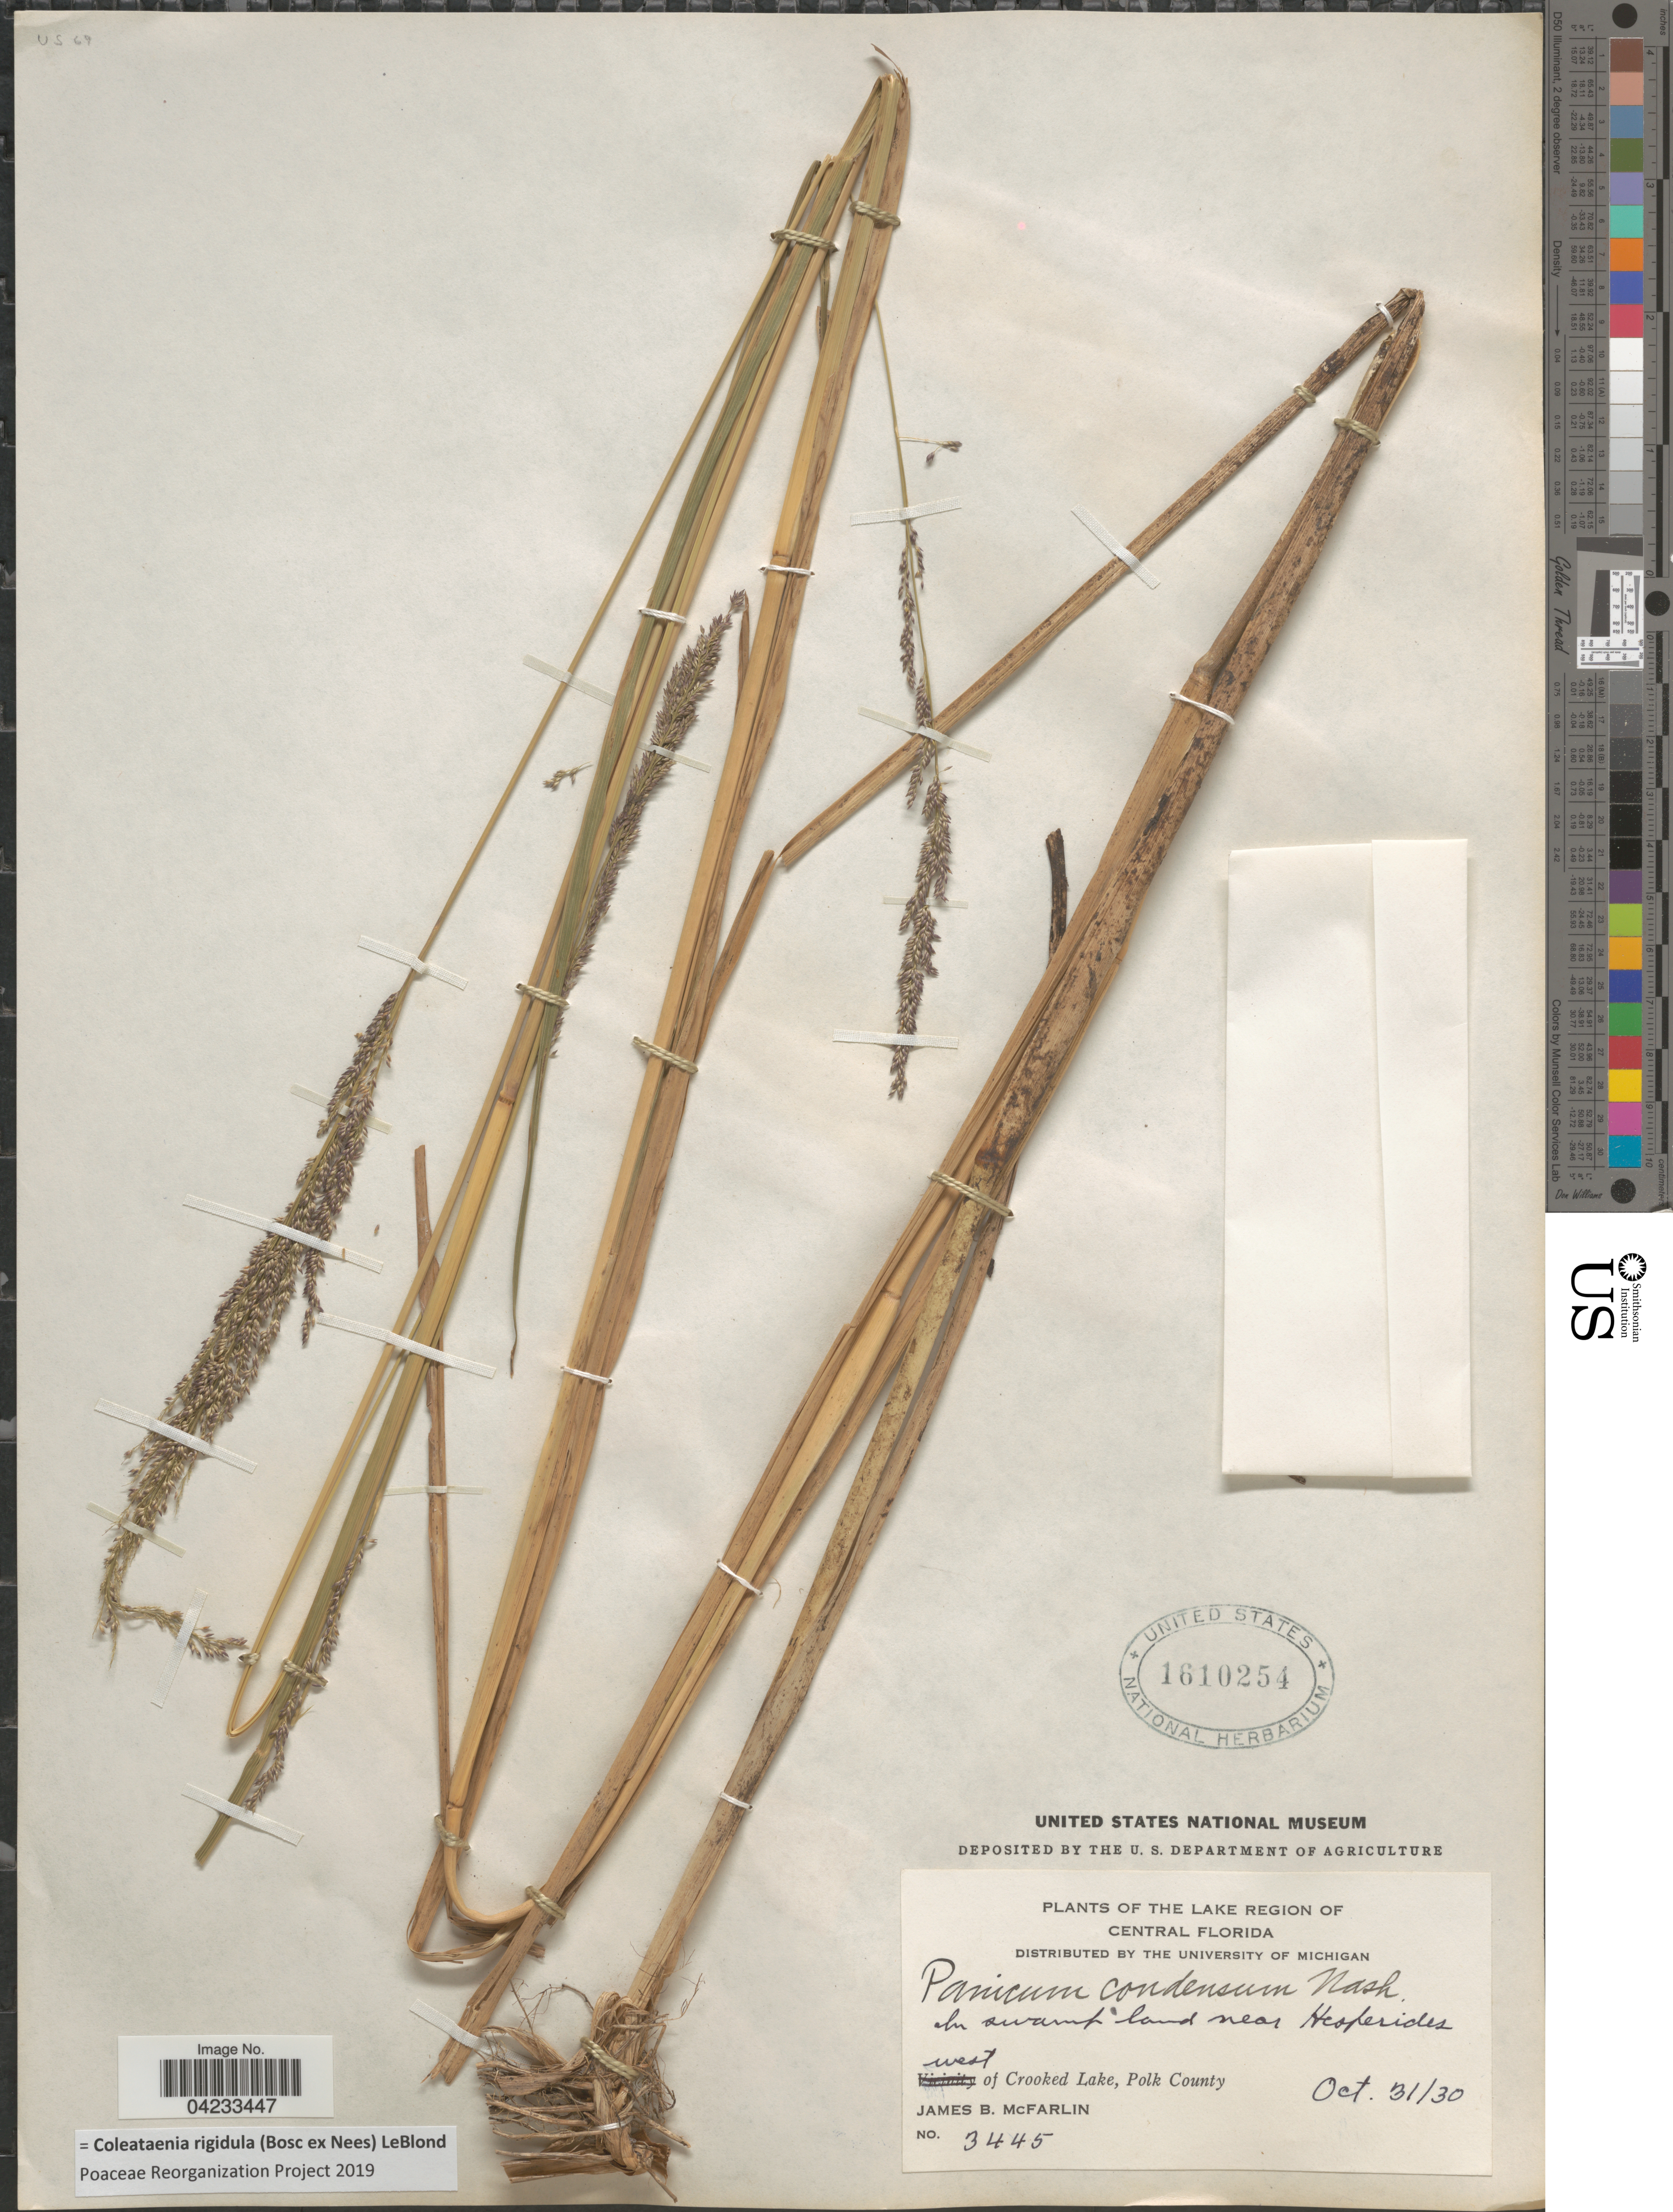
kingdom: Plantae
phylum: Tracheophyta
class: Liliopsida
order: Poales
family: Poaceae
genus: Coleataenia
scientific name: Coleataenia rigidula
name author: (Bosc ex Nees) LeBlond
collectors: J. McFarlin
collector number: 3445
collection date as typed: Transcribed d/m/y: 31/10/30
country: United States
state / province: Florida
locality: The Lake Region Of Central Florida. In swamp land near Hesperides. West of Crooked Lake, Polk County.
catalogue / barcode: US 1610254